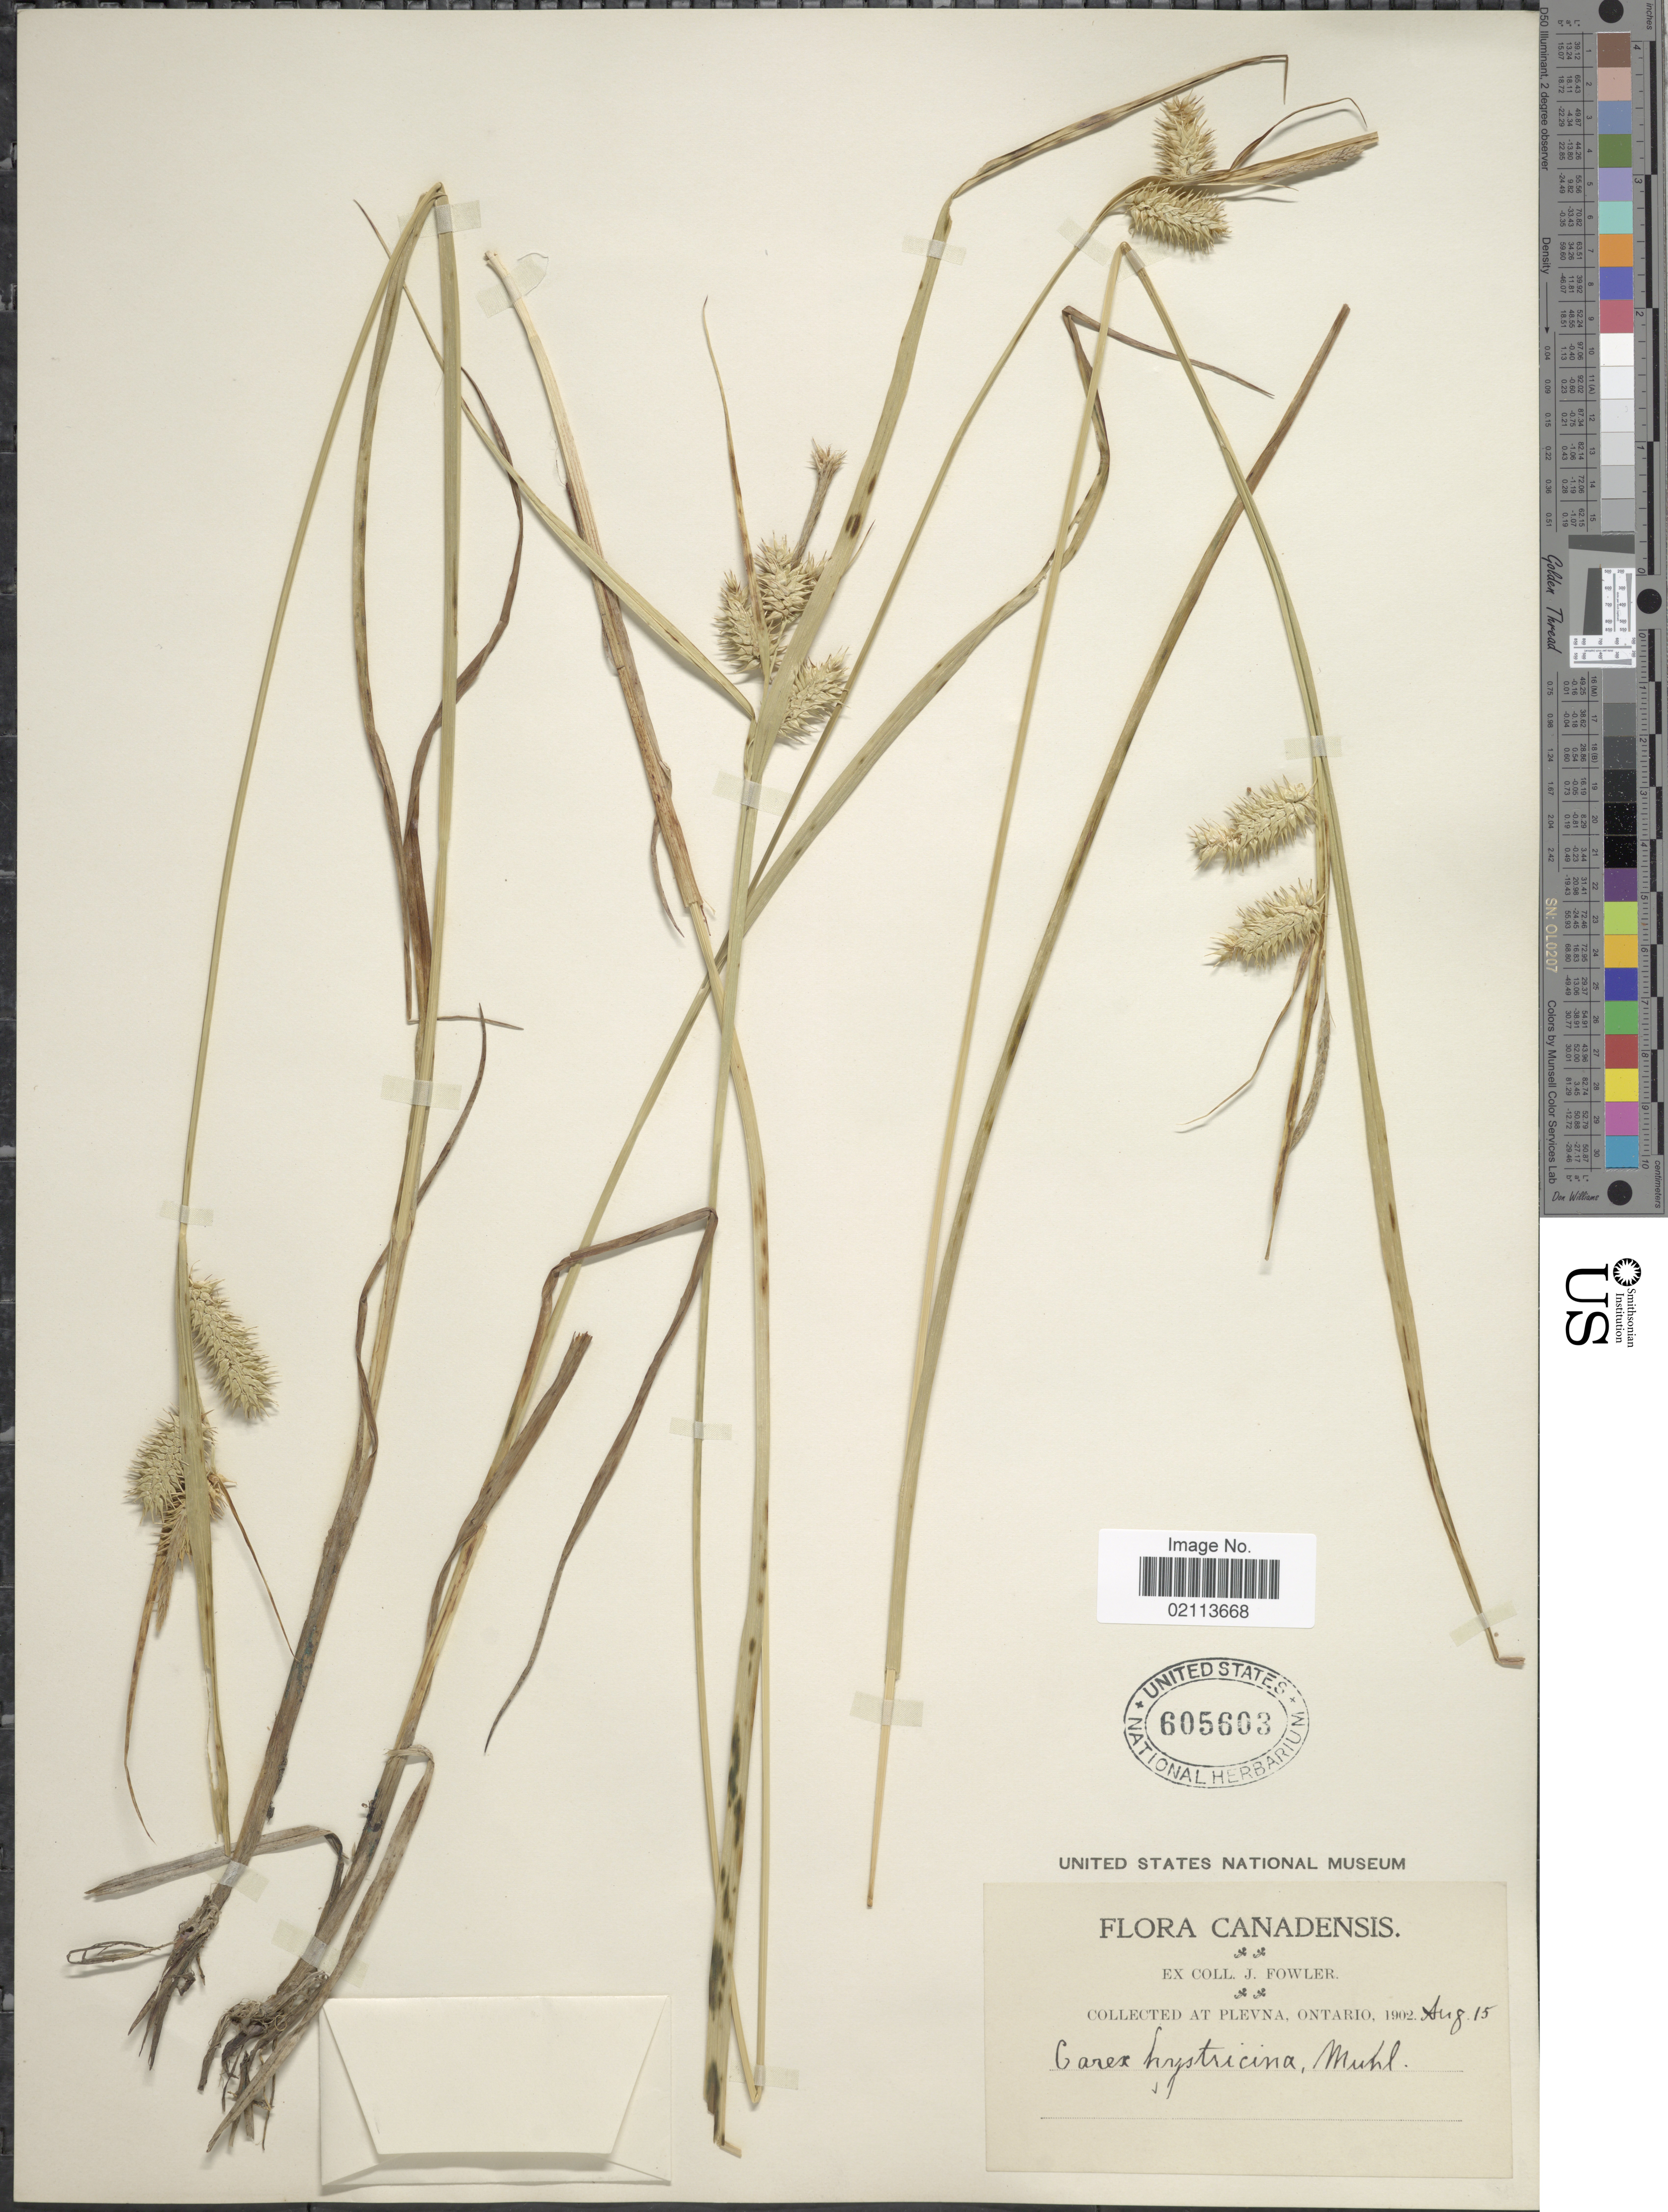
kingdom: Plantae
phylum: Tracheophyta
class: Liliopsida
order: Poales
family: Cyperaceae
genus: Carex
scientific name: Carex hystericina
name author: Muhl. ex Willd.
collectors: J. P. Fowler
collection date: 1902-08-15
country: Canada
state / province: Ontario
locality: At Plevna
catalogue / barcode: US 605603